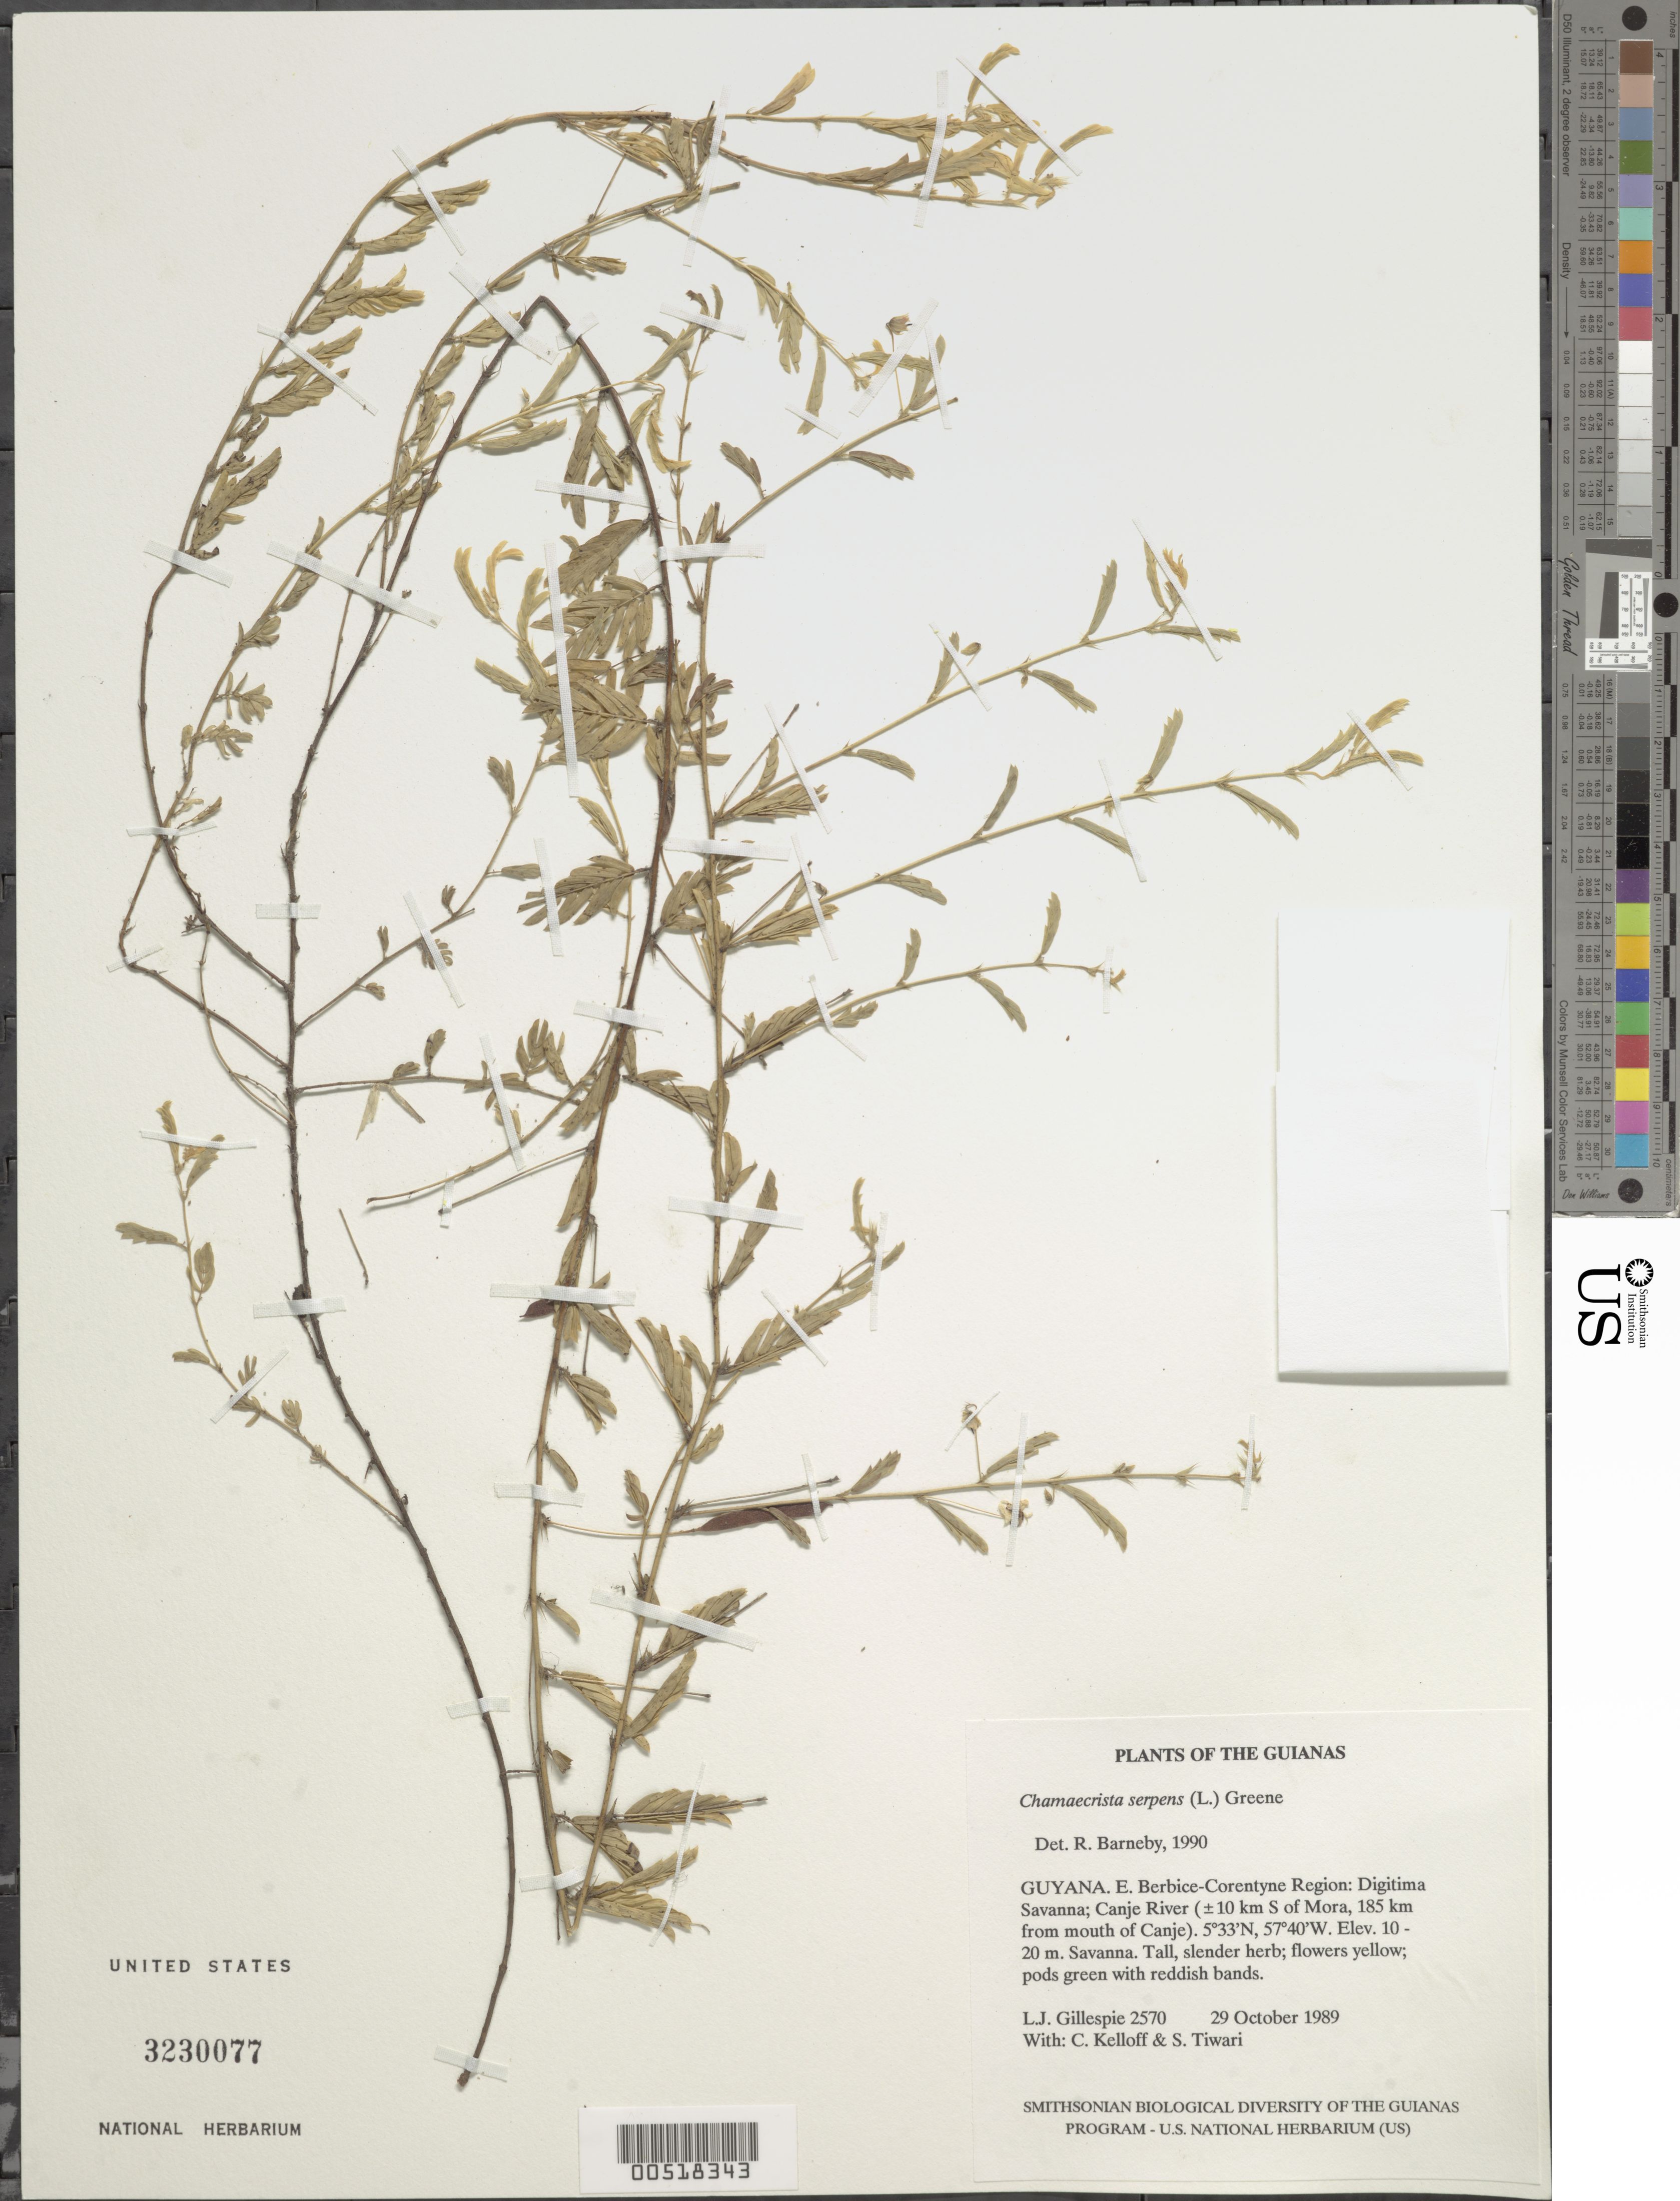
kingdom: Plantae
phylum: Tracheophyta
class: Magnoliopsida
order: Fabales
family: Fabaceae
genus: Chamaecrista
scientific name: Chamaecrista serpens var. serpens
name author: (L.) Greene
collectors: L. J. Gillespie, C. L. Kelloff & S. Tiwari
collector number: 2570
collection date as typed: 30 October 1989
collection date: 1989-10-30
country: Guyana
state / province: E. Berbice-Corentyne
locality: Digitima Savanna, Canje River, ±185 km from mouth of Canje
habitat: Savanna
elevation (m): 10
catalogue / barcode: US 3230077